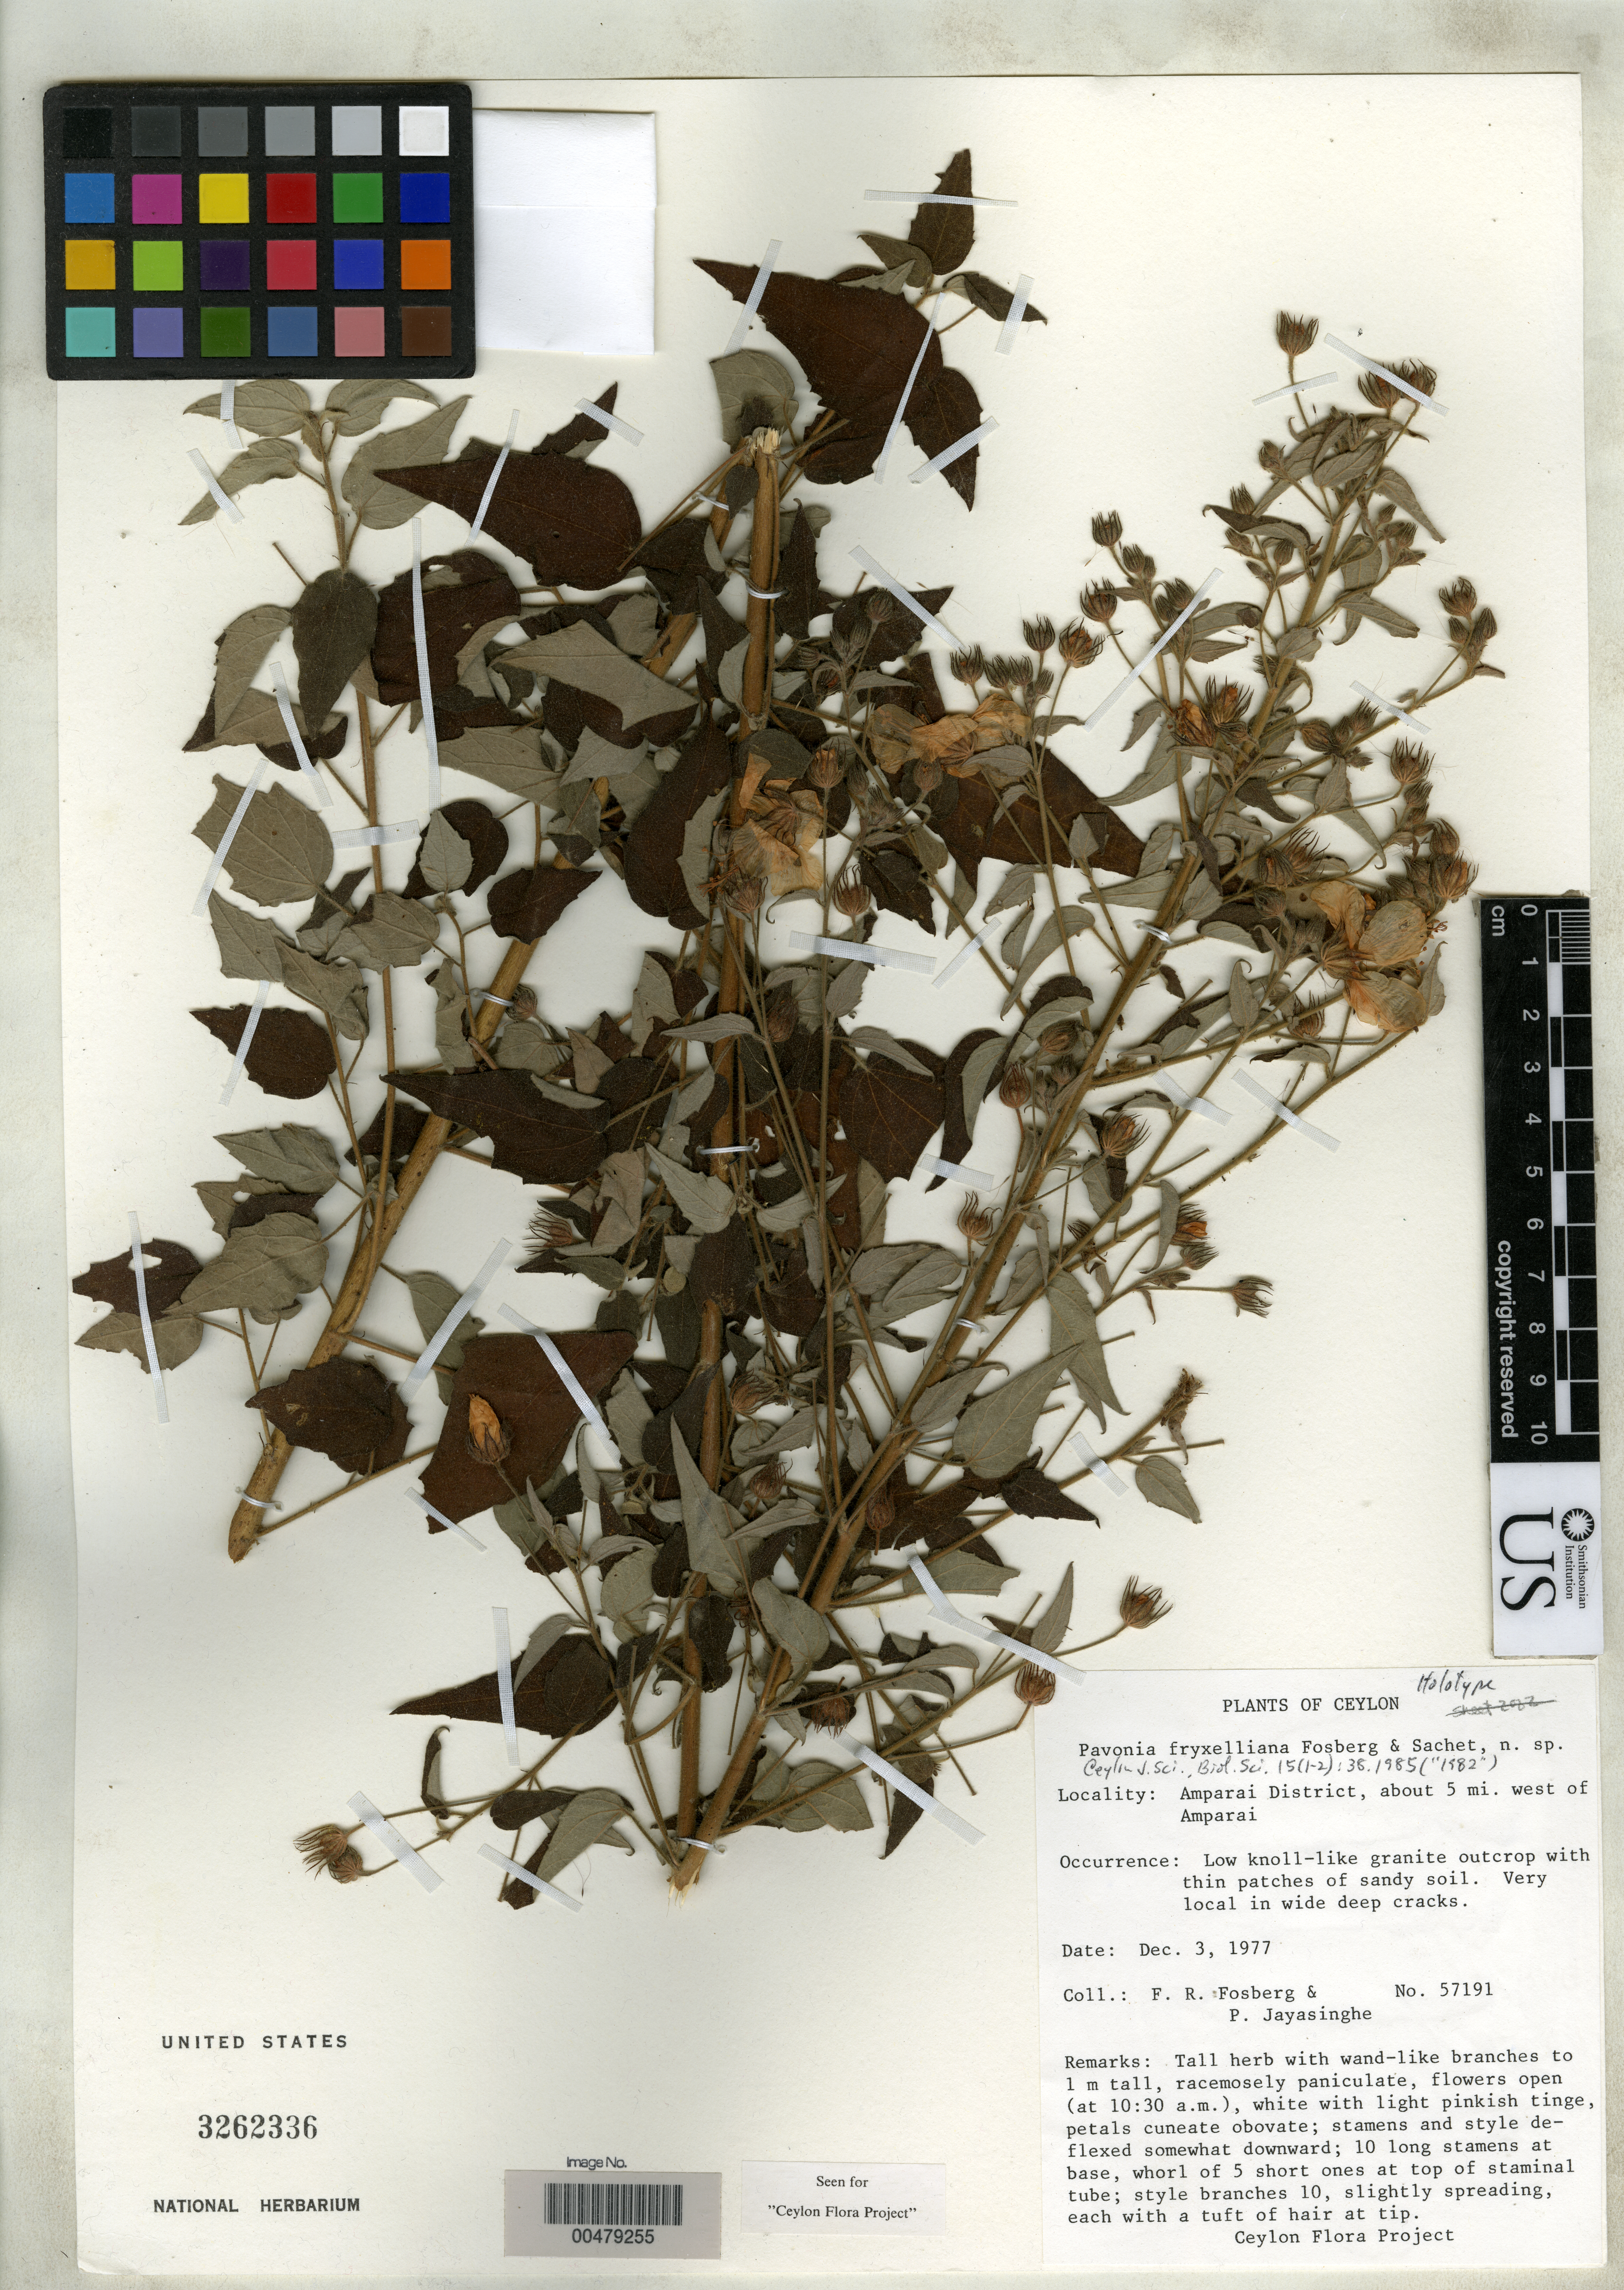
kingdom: Plantae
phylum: Tracheophyta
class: Magnoliopsida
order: Malvales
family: Malvaceae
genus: Pavonia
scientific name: Pavonia fryxelliana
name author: Fosberg & Sachet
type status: Holotype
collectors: F. R. Fosberg & P. Jayasinghe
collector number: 57191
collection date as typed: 03 Dec 1977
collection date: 1977-12-03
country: Sri Lanka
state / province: Eastern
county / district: Ampara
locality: Ca. 5 mi W of Amparai.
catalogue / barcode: US 3262336